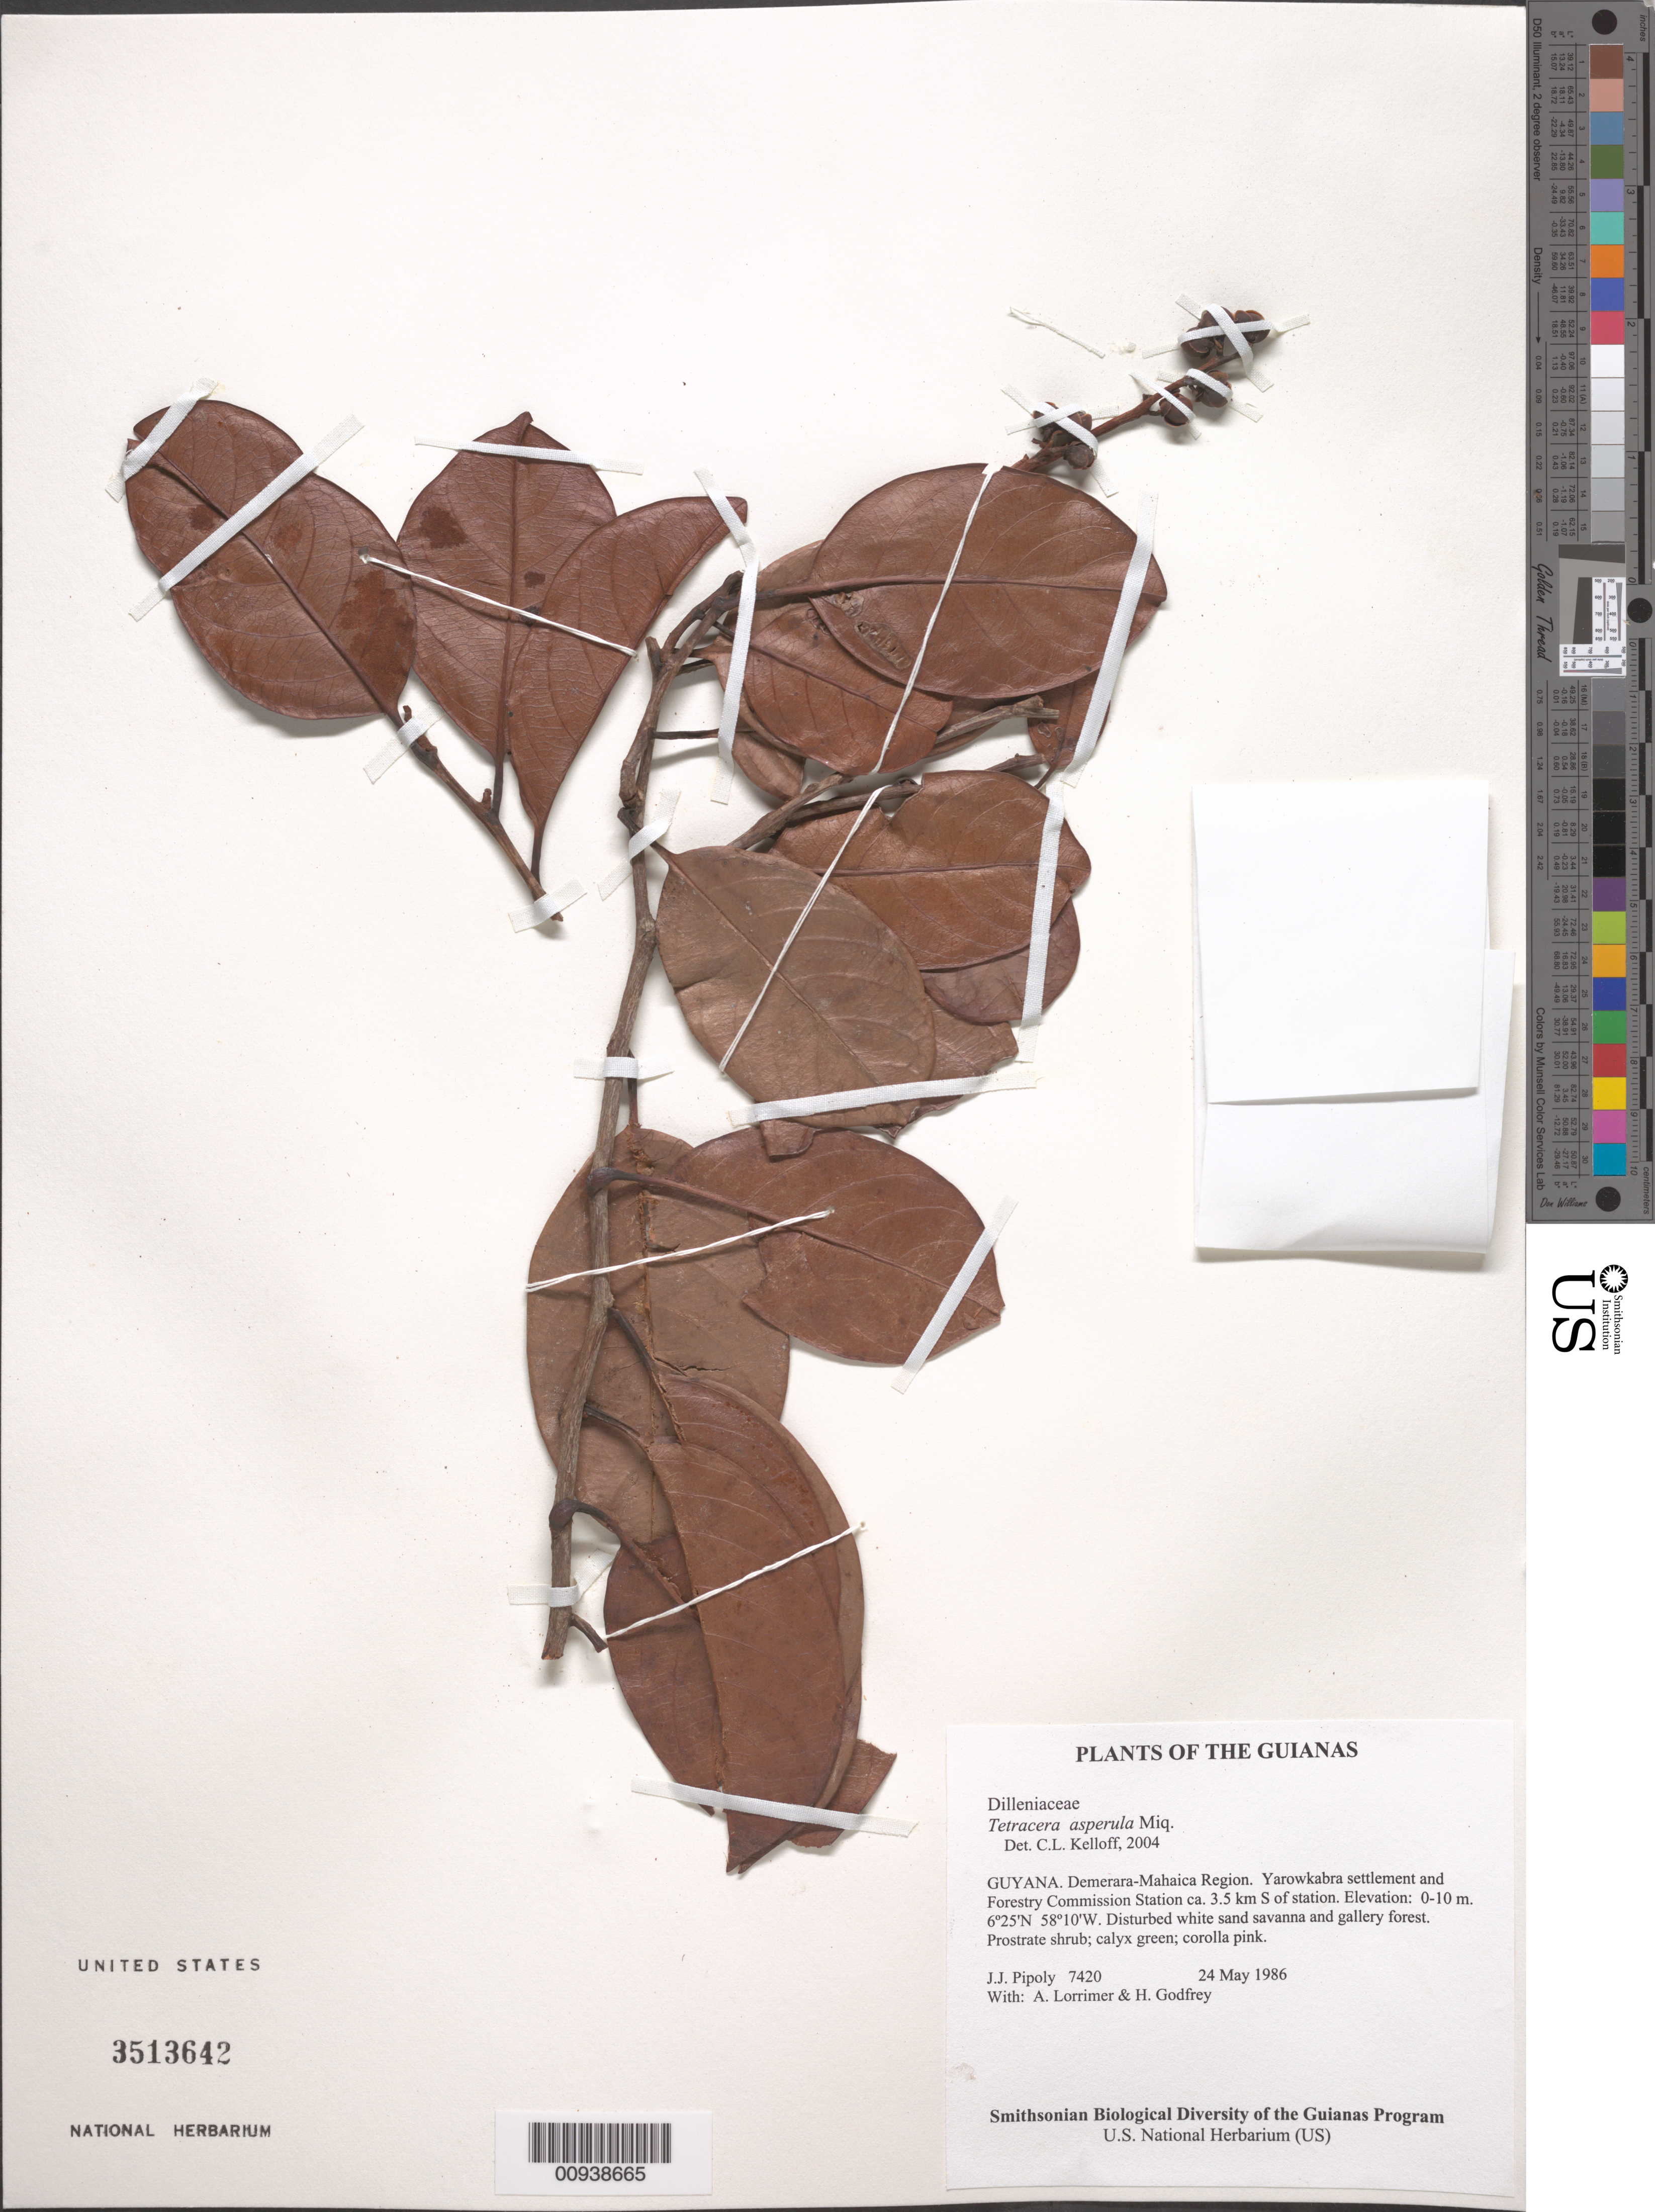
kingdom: Plantae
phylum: Tracheophyta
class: Magnoliopsida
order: Dilleniales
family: Dilleniaceae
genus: Tetracera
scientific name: Tetracera asperula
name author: Miq.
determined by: Kelloff, Carol L., (US), Smithsonian Institution - National Museum of Natural History (UNITED STATES)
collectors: J. J. Pipoly, A. Lorrimer & H. Godfrey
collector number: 7420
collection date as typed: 24 May 1986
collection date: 1986-05-24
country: Guyana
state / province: Demerara-Mahaica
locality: Yarowkabra settlement and Forestry Commission Station ca. 3.5 km S of station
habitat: Disturbed white sand savanna and gallery forest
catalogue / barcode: US 3513642